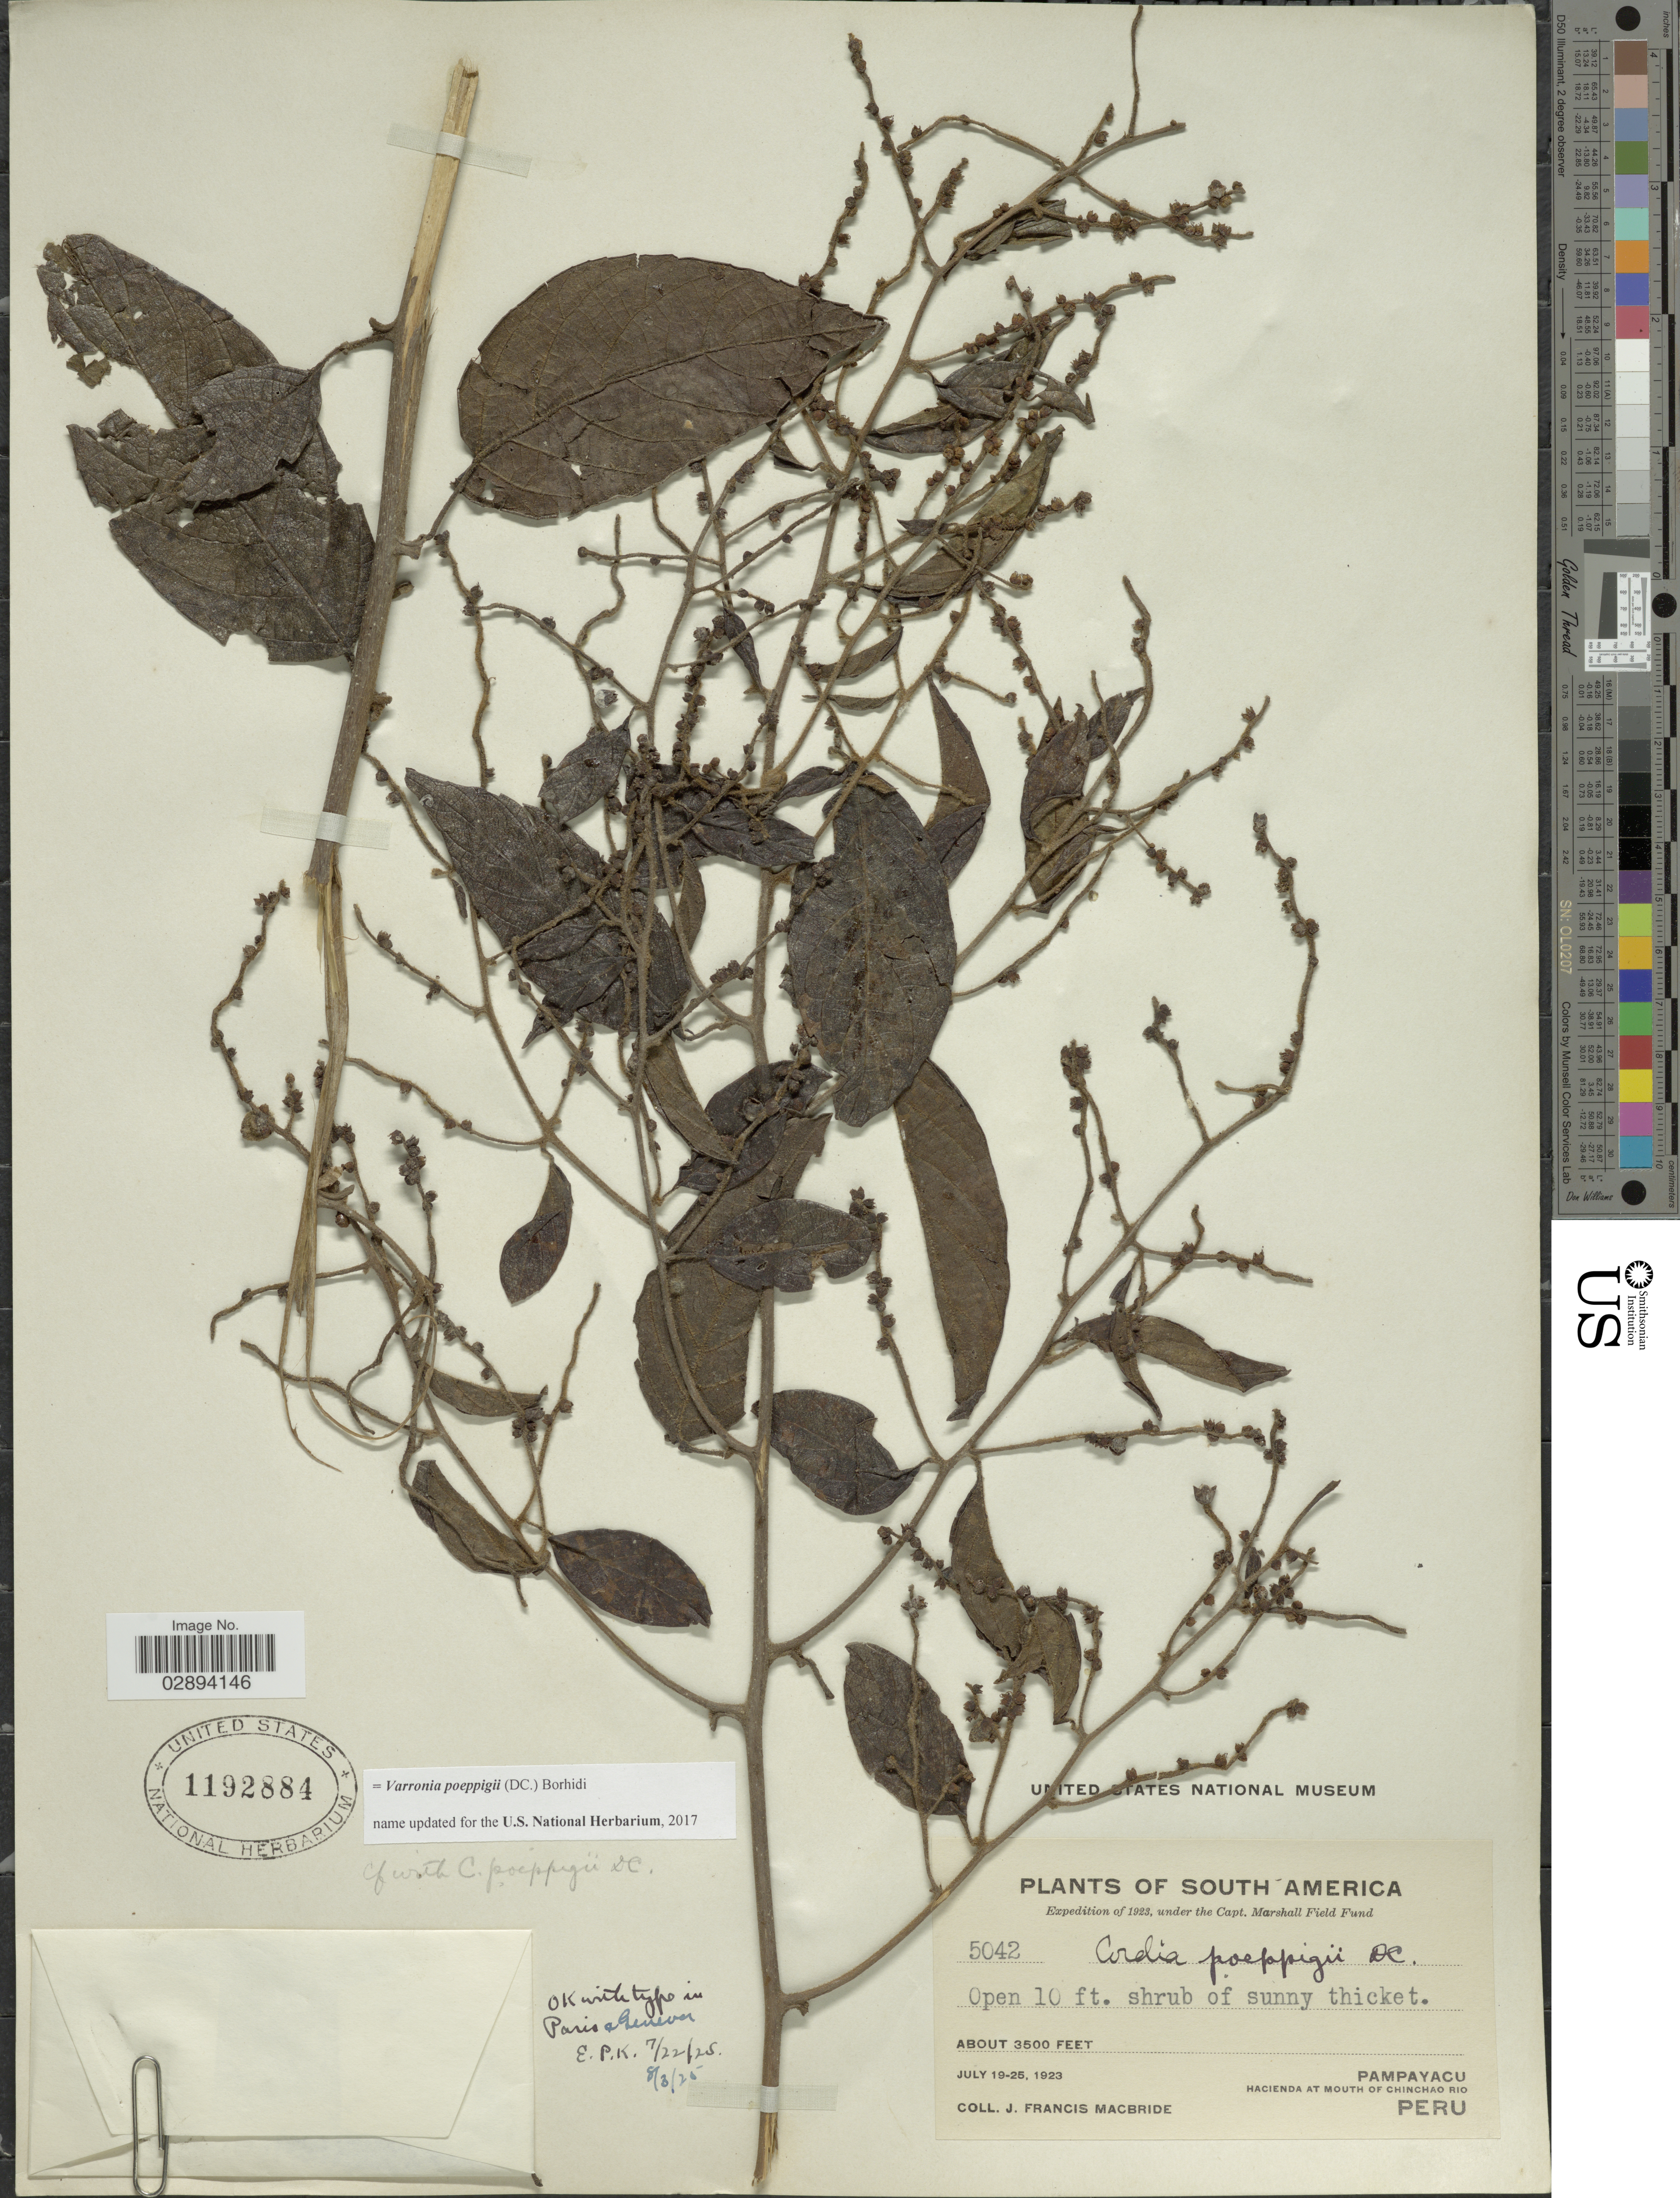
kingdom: Plantae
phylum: Tracheophyta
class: Magnoliopsida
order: Boraginales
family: Cordiaceae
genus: Varronia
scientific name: Varronia poeppigii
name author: (DC.) Borhidi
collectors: J. F. Macbride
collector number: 5042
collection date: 1923-07-19/1923-07-25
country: Peru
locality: Pampayacu, Hacienda at mouth of Chinchao Rio.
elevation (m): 1067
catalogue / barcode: US 1192884